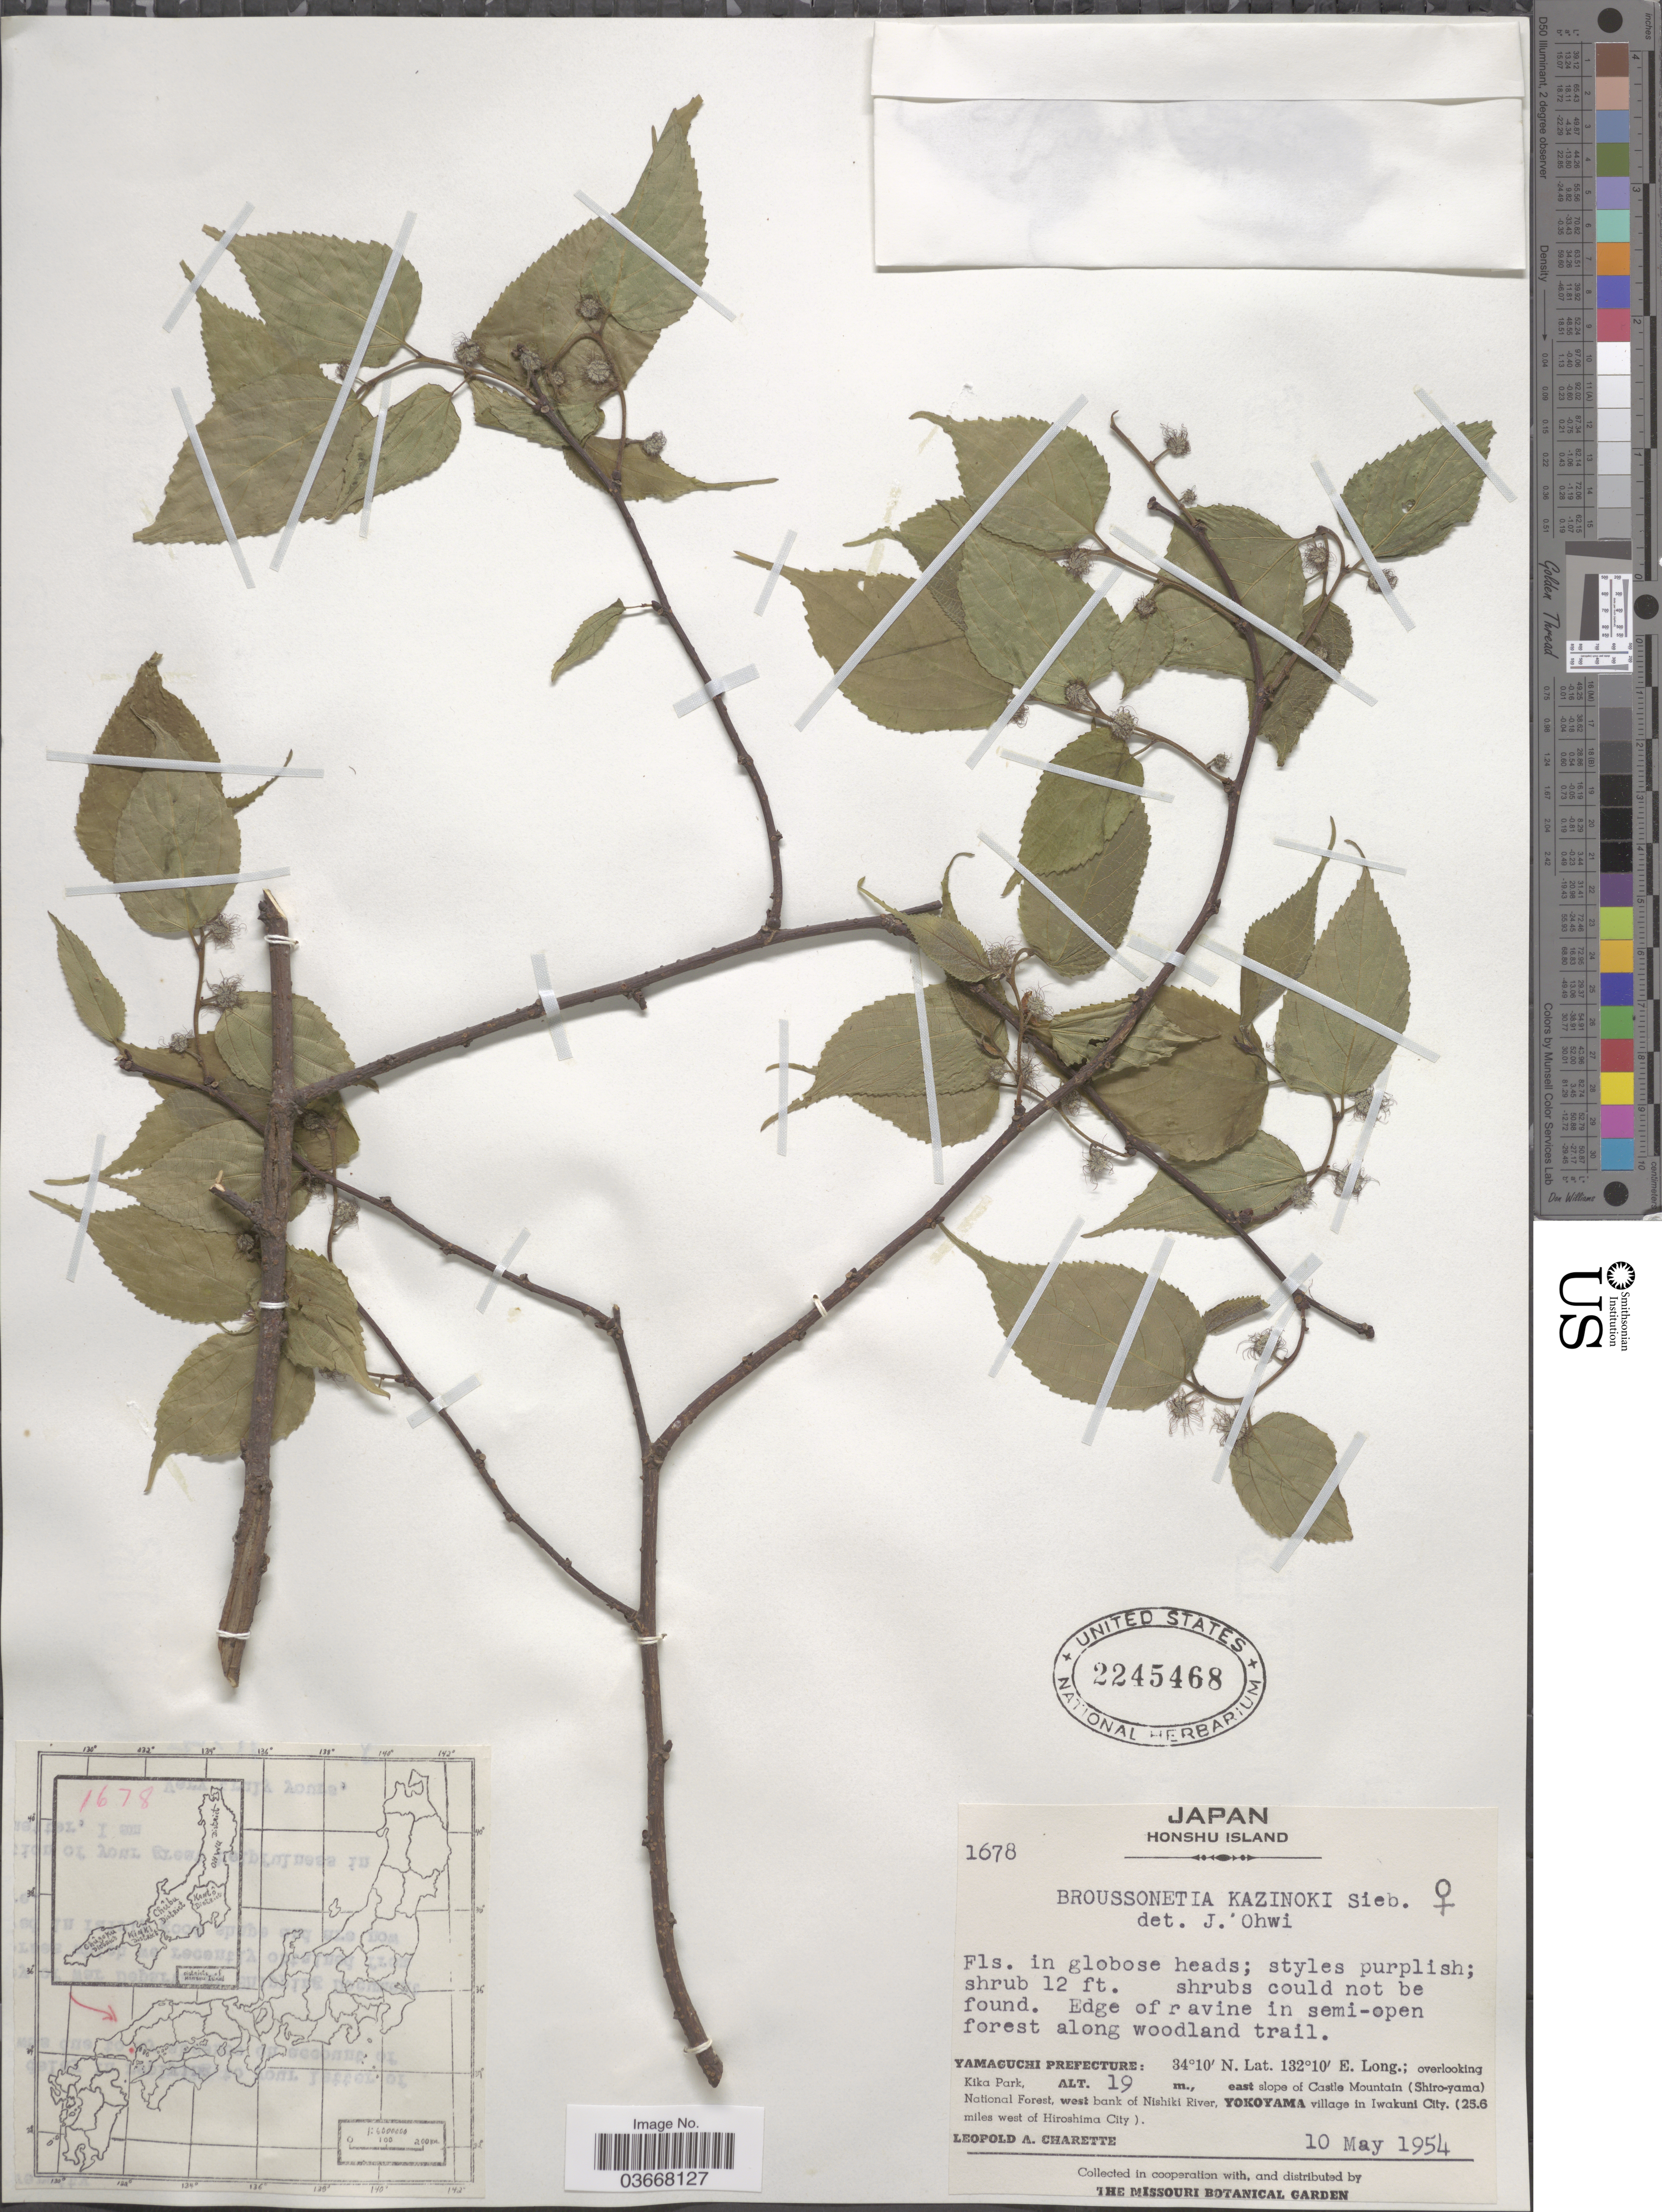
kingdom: Plantae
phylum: Tracheophyta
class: Magnoliopsida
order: Rosales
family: Moraceae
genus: Broussonetia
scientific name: Broussonetia kazinoki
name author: Siebold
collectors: L. A. Charette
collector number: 1678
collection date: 1954-05-10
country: Japan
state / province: Yamaguti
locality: Honshu Island. Yamaguchi Prefecture: overlooking Kika Park, east slope of Castle Mountain (Shiro-yama) National Forest, west bank of Nishiki River, Yokoyama village in Iwakuni City. (25.6 miles west of Hiroshima City).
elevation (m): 19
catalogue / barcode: US 2245468